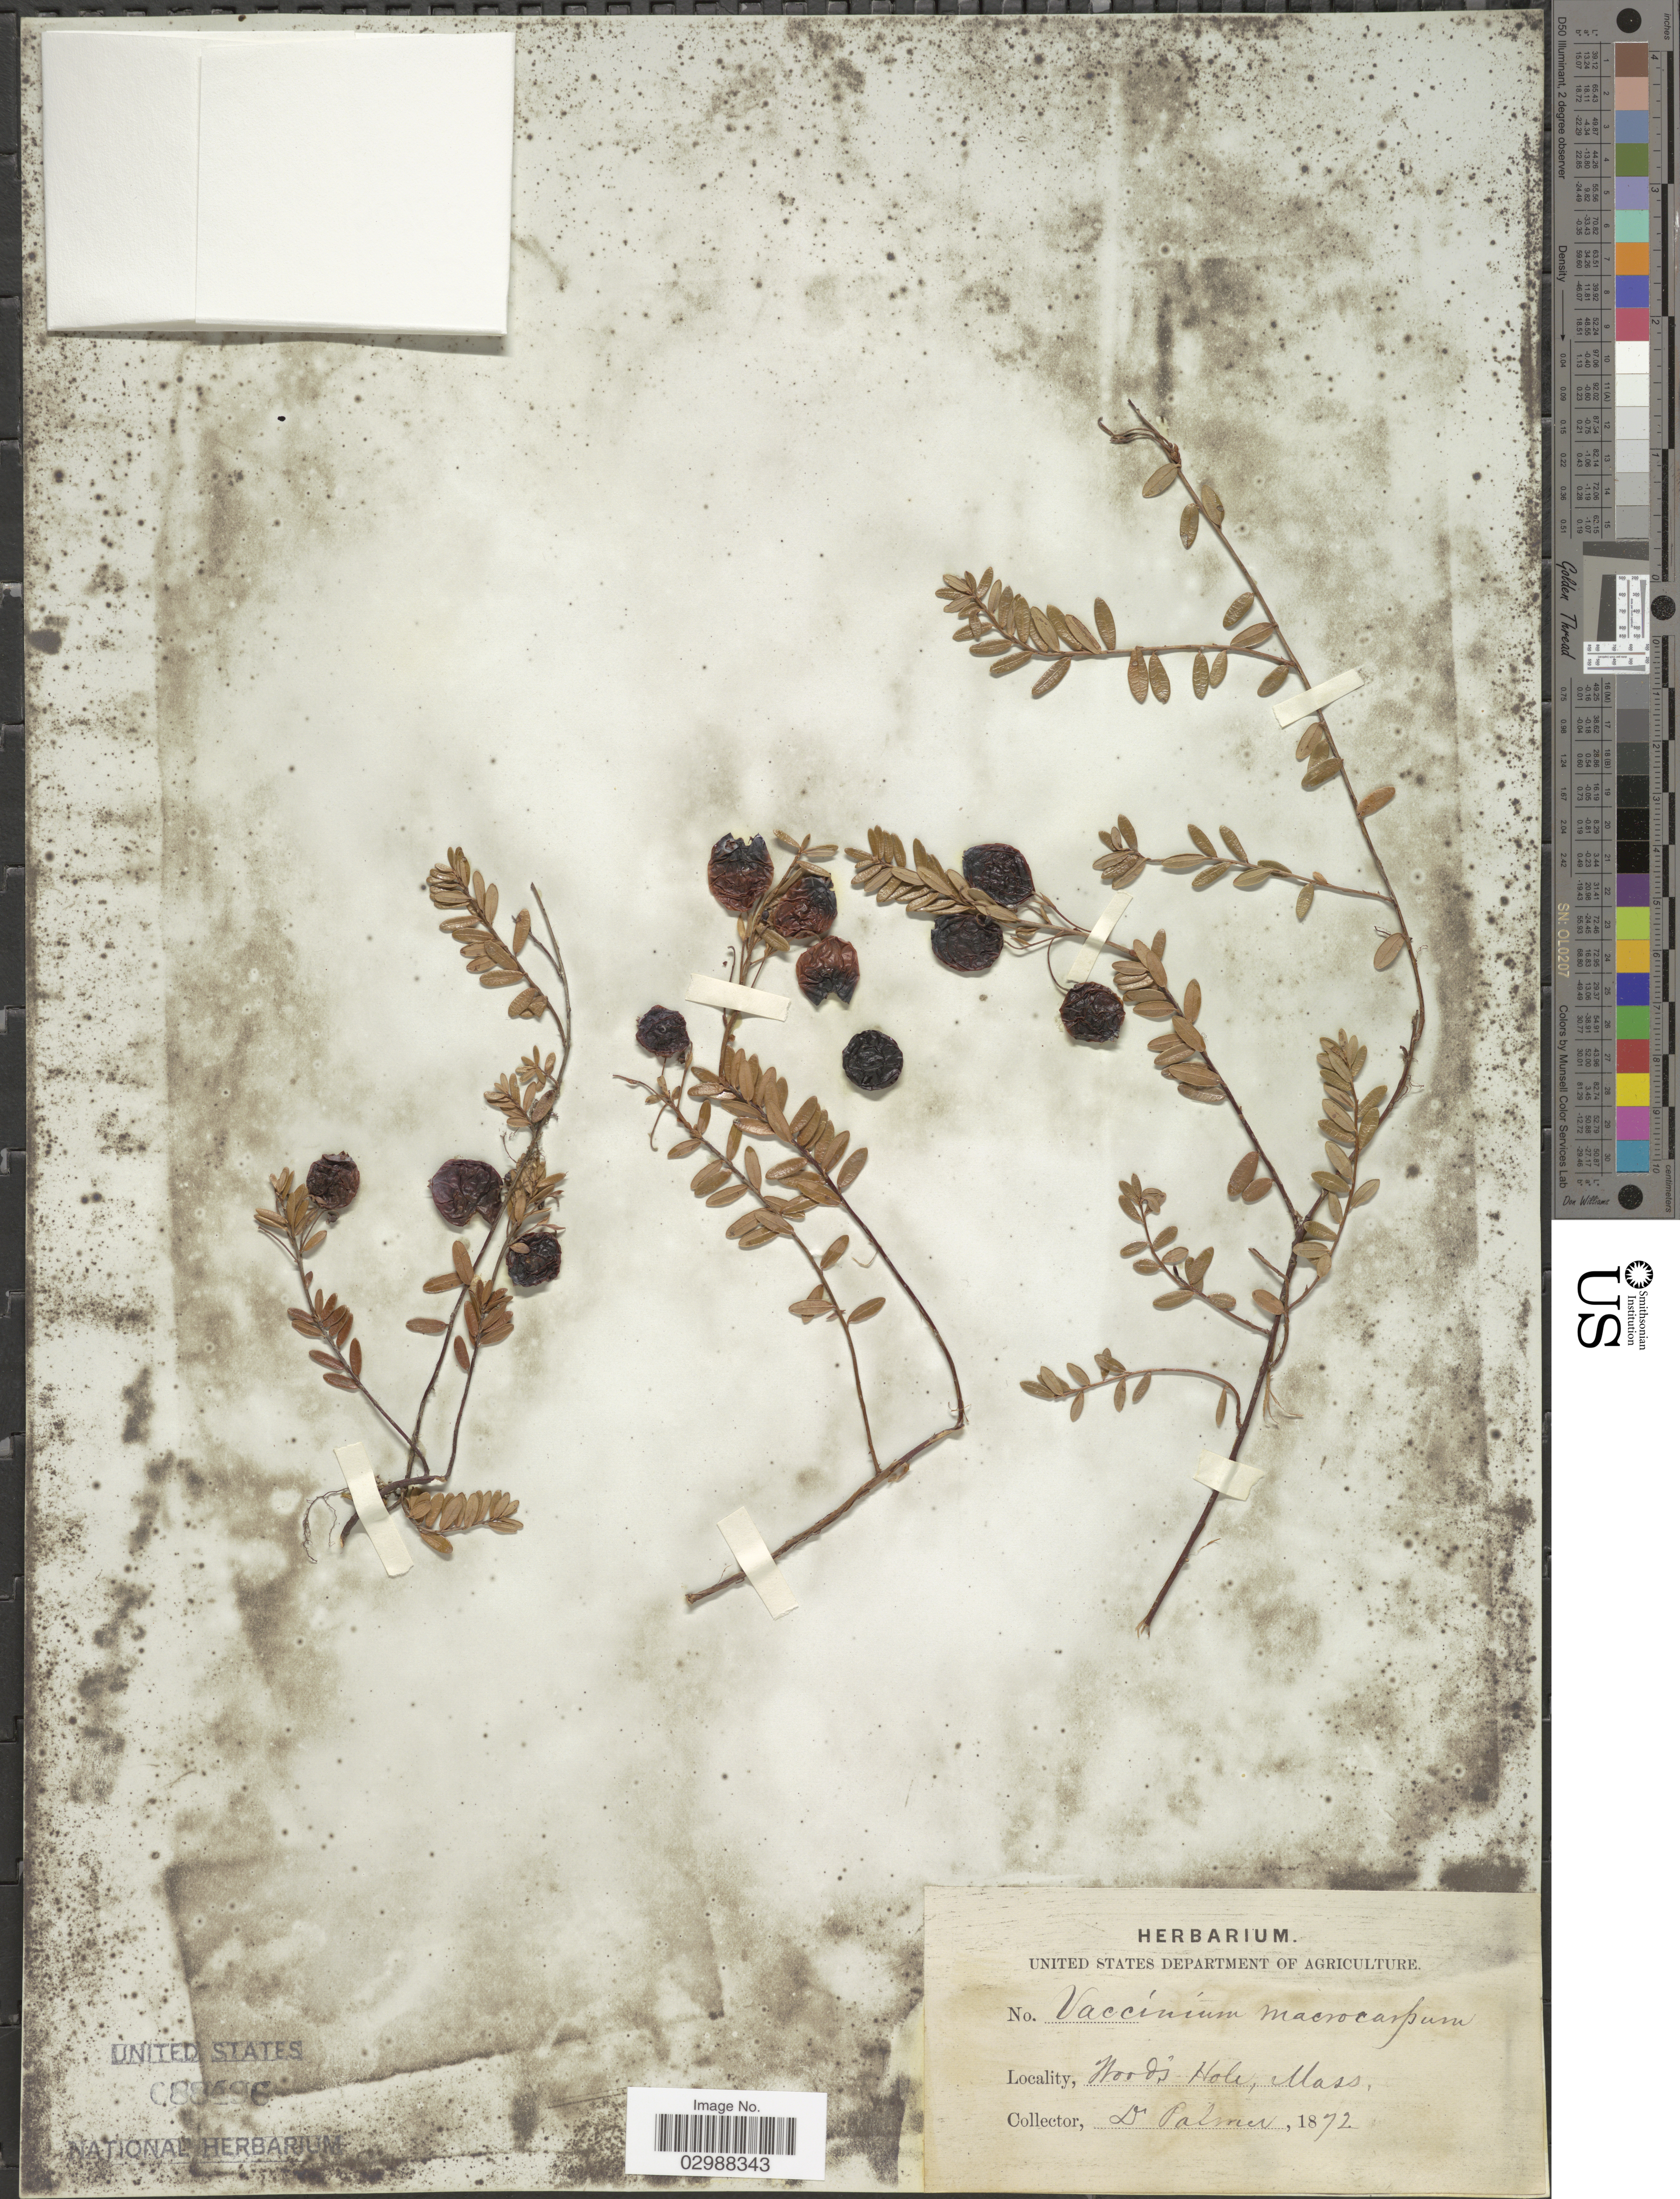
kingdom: Plantae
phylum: Tracheophyta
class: Magnoliopsida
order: Ericales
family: Ericaceae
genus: Vaccinium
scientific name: Vaccinium macrocarpon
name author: Aiton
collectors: Palmer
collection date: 1872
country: United States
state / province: Massachusetts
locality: Wood's Hole.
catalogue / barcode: US 88496